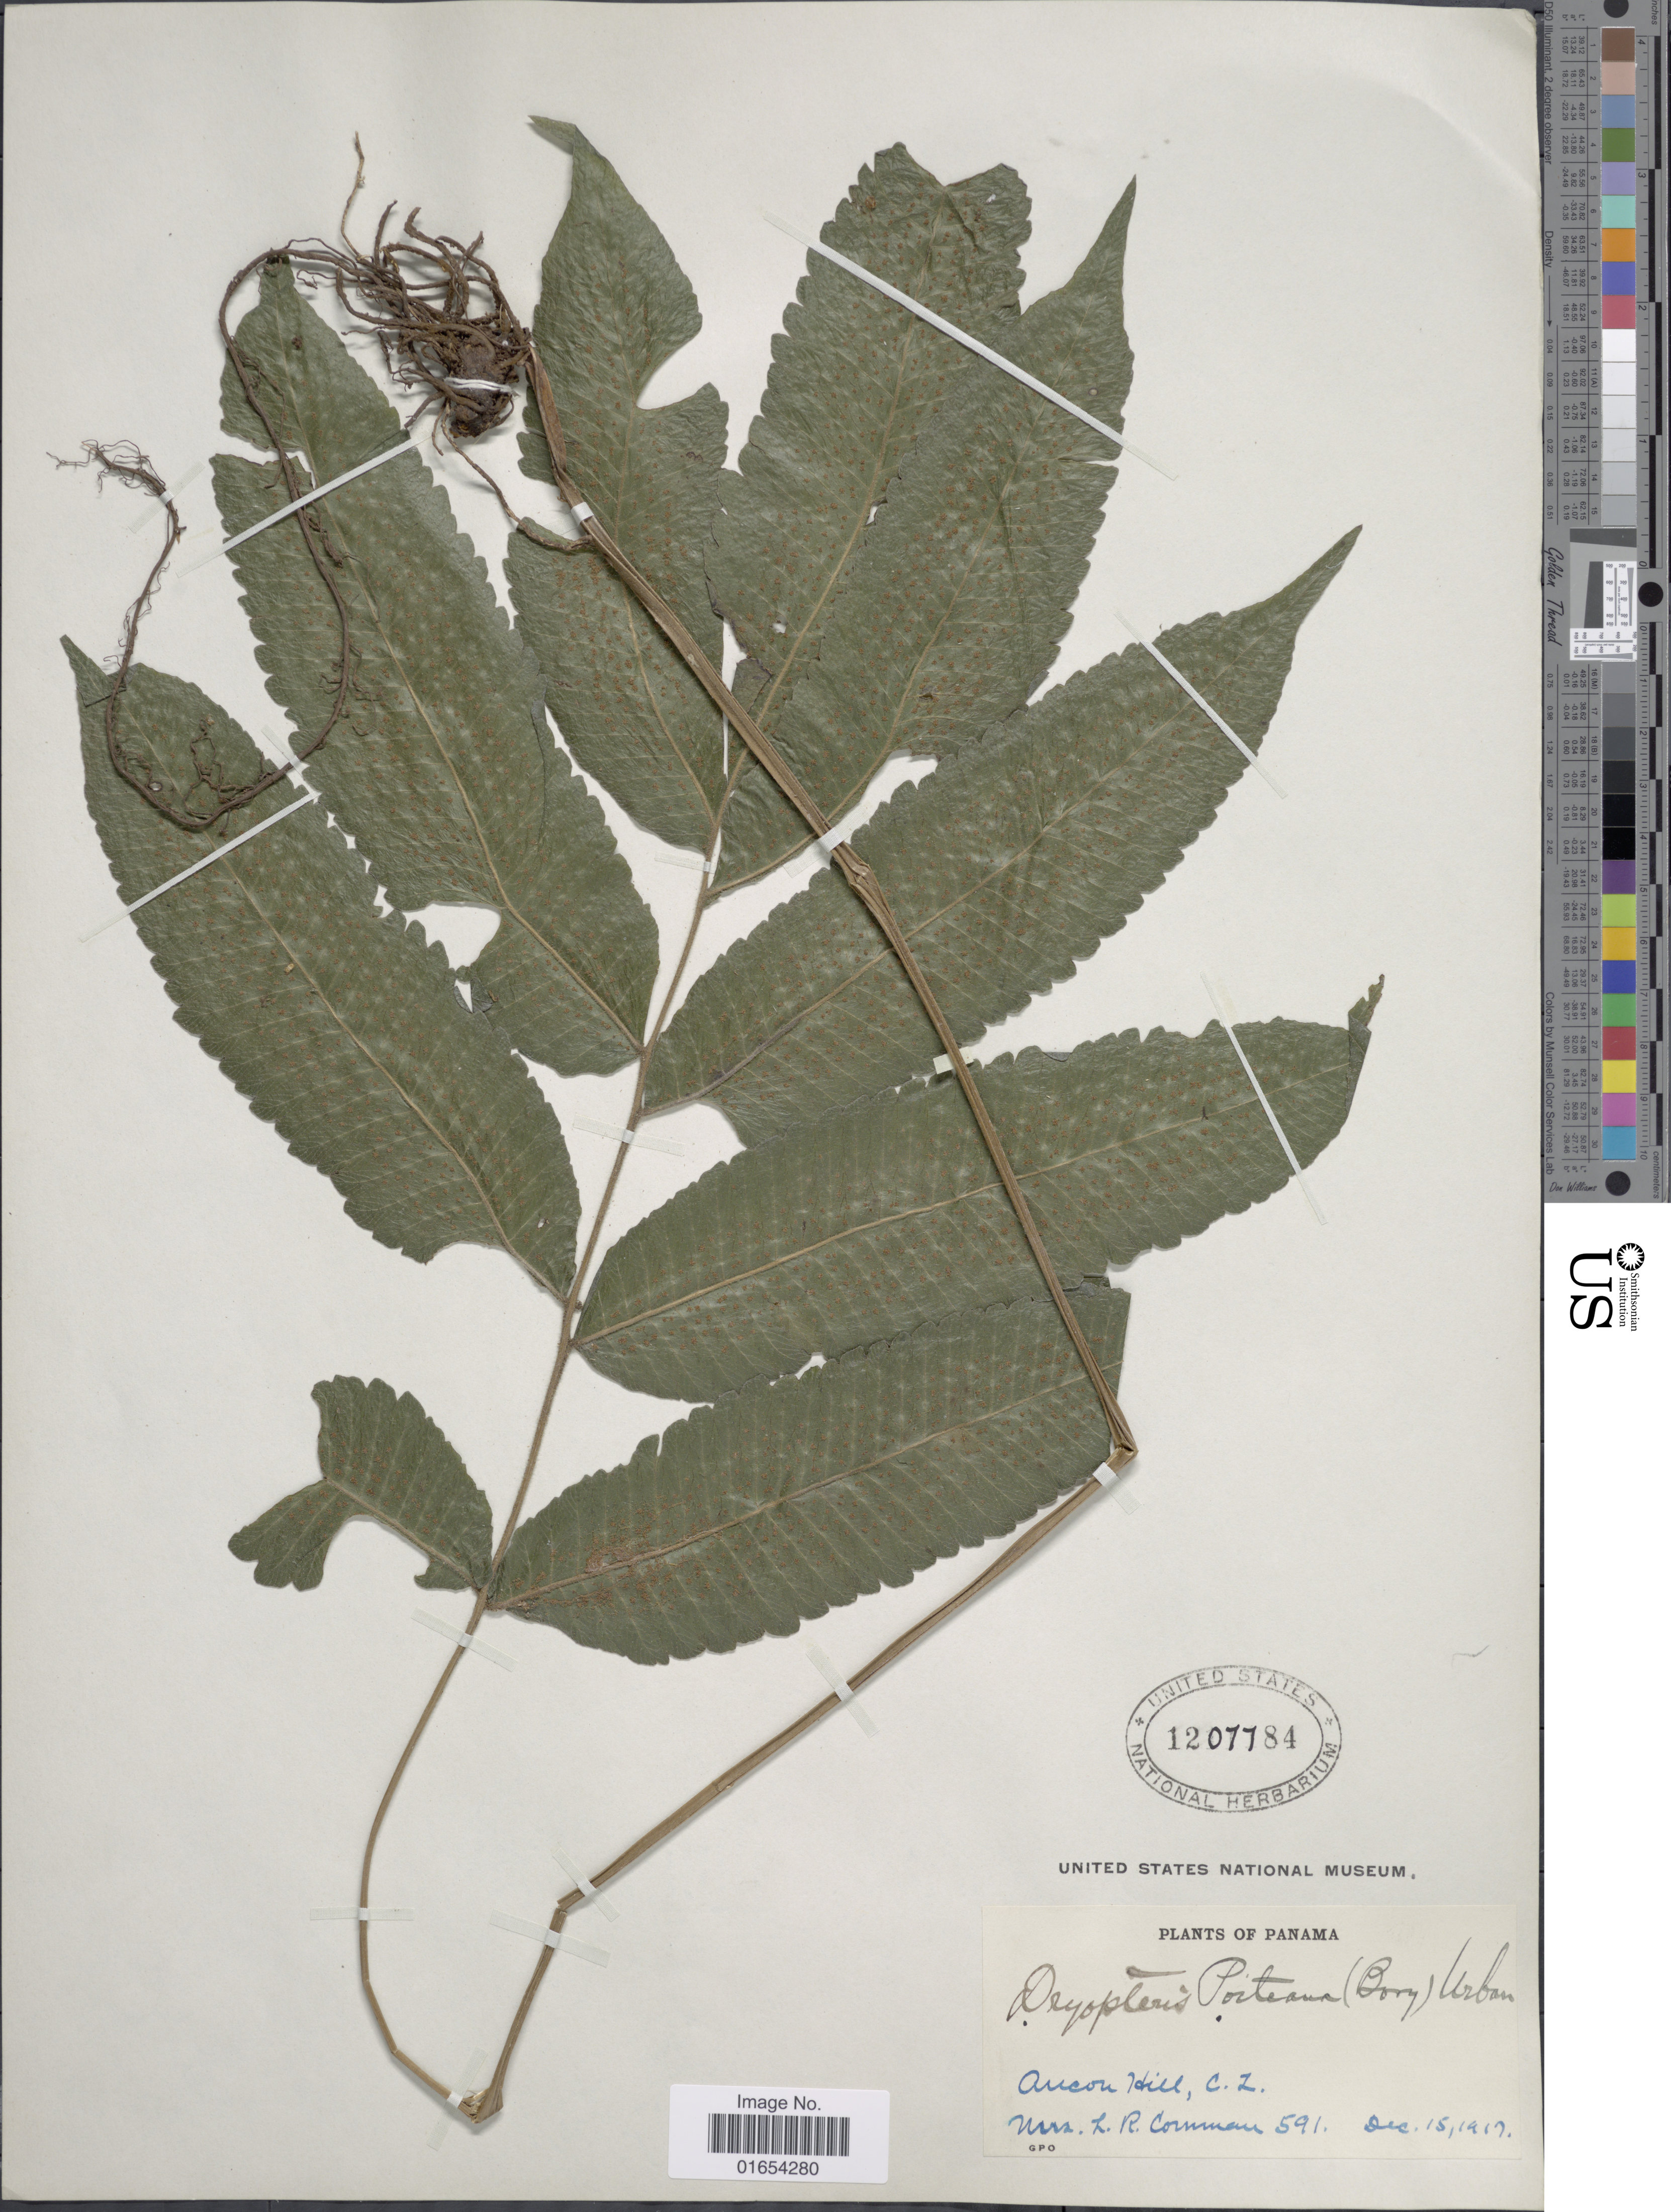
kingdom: Plantae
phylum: Tracheophyta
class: Polypodiopsida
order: Polypodiales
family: Thelypteridaceae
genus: Goniopteris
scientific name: Goniopteris poiteana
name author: (Bory) Ching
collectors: L. Cornman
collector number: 591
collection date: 1917-12-15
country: Panama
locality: Aucon Hill, C. Z.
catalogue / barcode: US 1201184